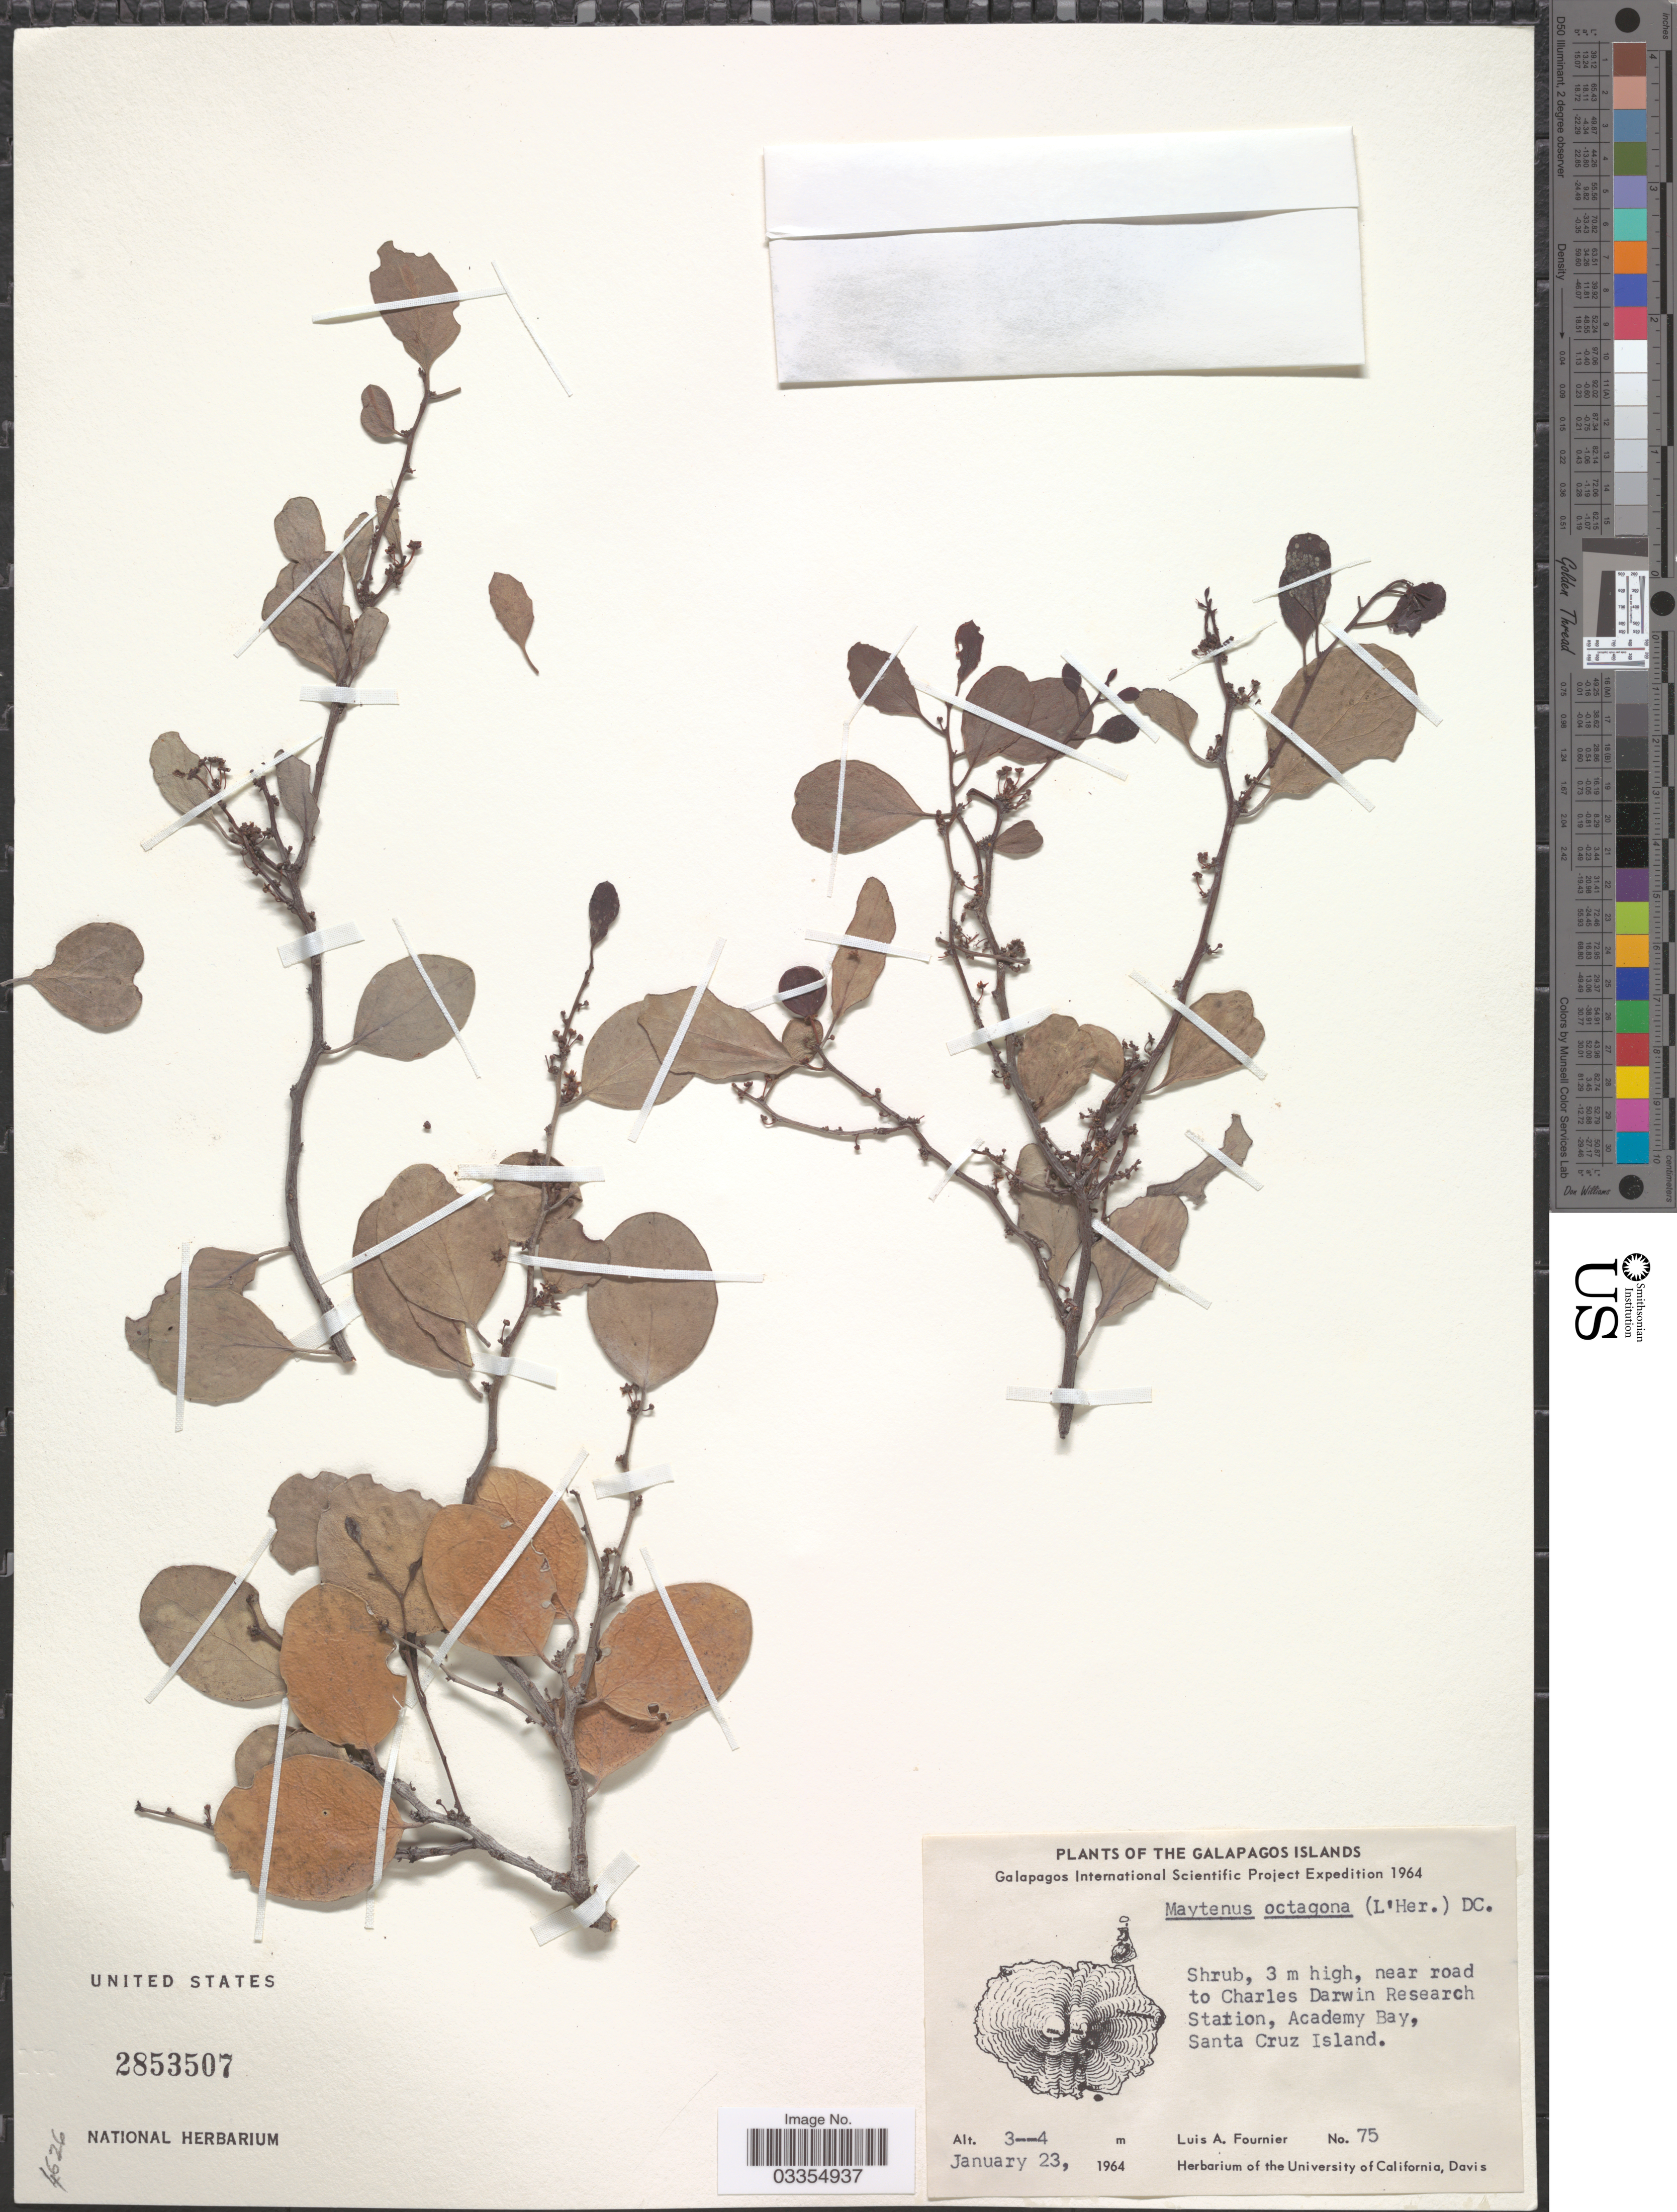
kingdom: Plantae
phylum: Tracheophyta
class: Magnoliopsida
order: Celastrales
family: Celastraceae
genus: Tricerma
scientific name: Tricerma orbiculare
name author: (Humb. & Bonpl. ex Schult.) Lundell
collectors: L. A. Fournier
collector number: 75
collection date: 1964-01-23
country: Ecuador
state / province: Colón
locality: The Galapagos Islands. Near road to Charles Darwin Research Station, Academy Bay. Santa Cruz Island.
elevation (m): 3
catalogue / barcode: US 2853507